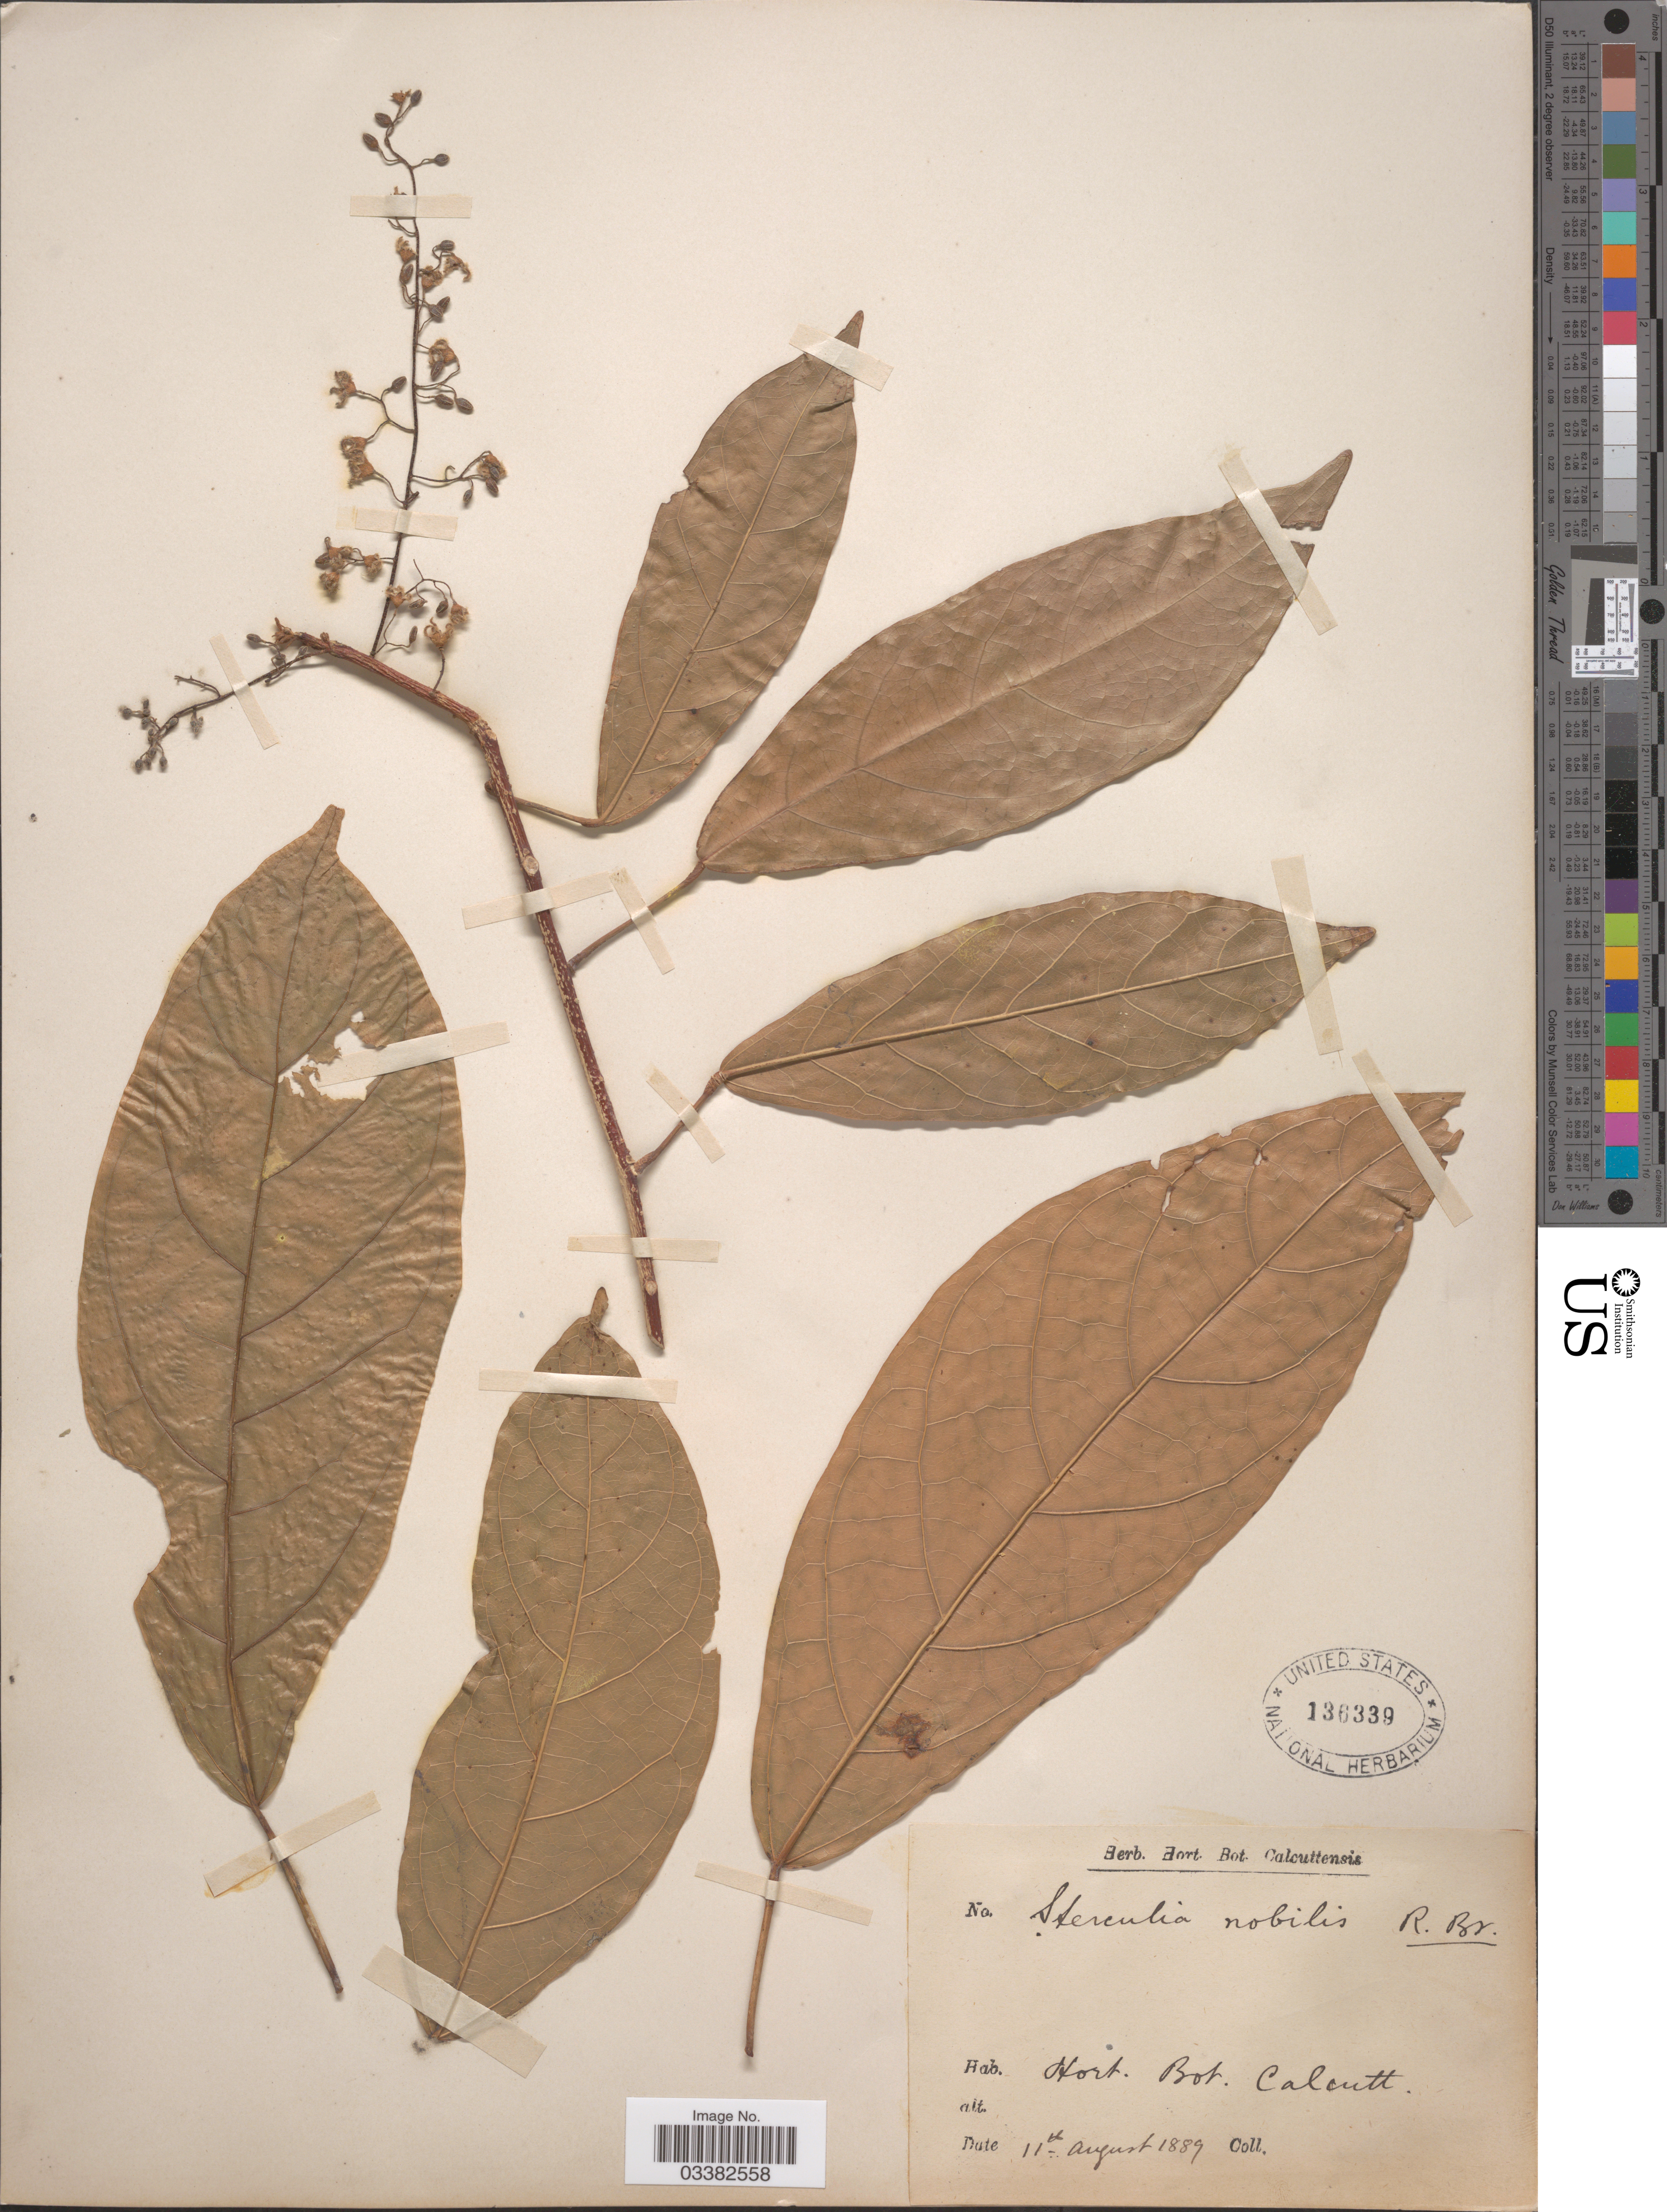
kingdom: Plantae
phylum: Tracheophyta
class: Magnoliopsida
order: Malvales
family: Malvaceae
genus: Sterculia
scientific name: Sterculia nobilis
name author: Sm.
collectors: ex Herb. Hort. Bot. Calcuttensis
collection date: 1889-08-11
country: India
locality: Hort. Bot. Calcutt.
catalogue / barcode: US 136339